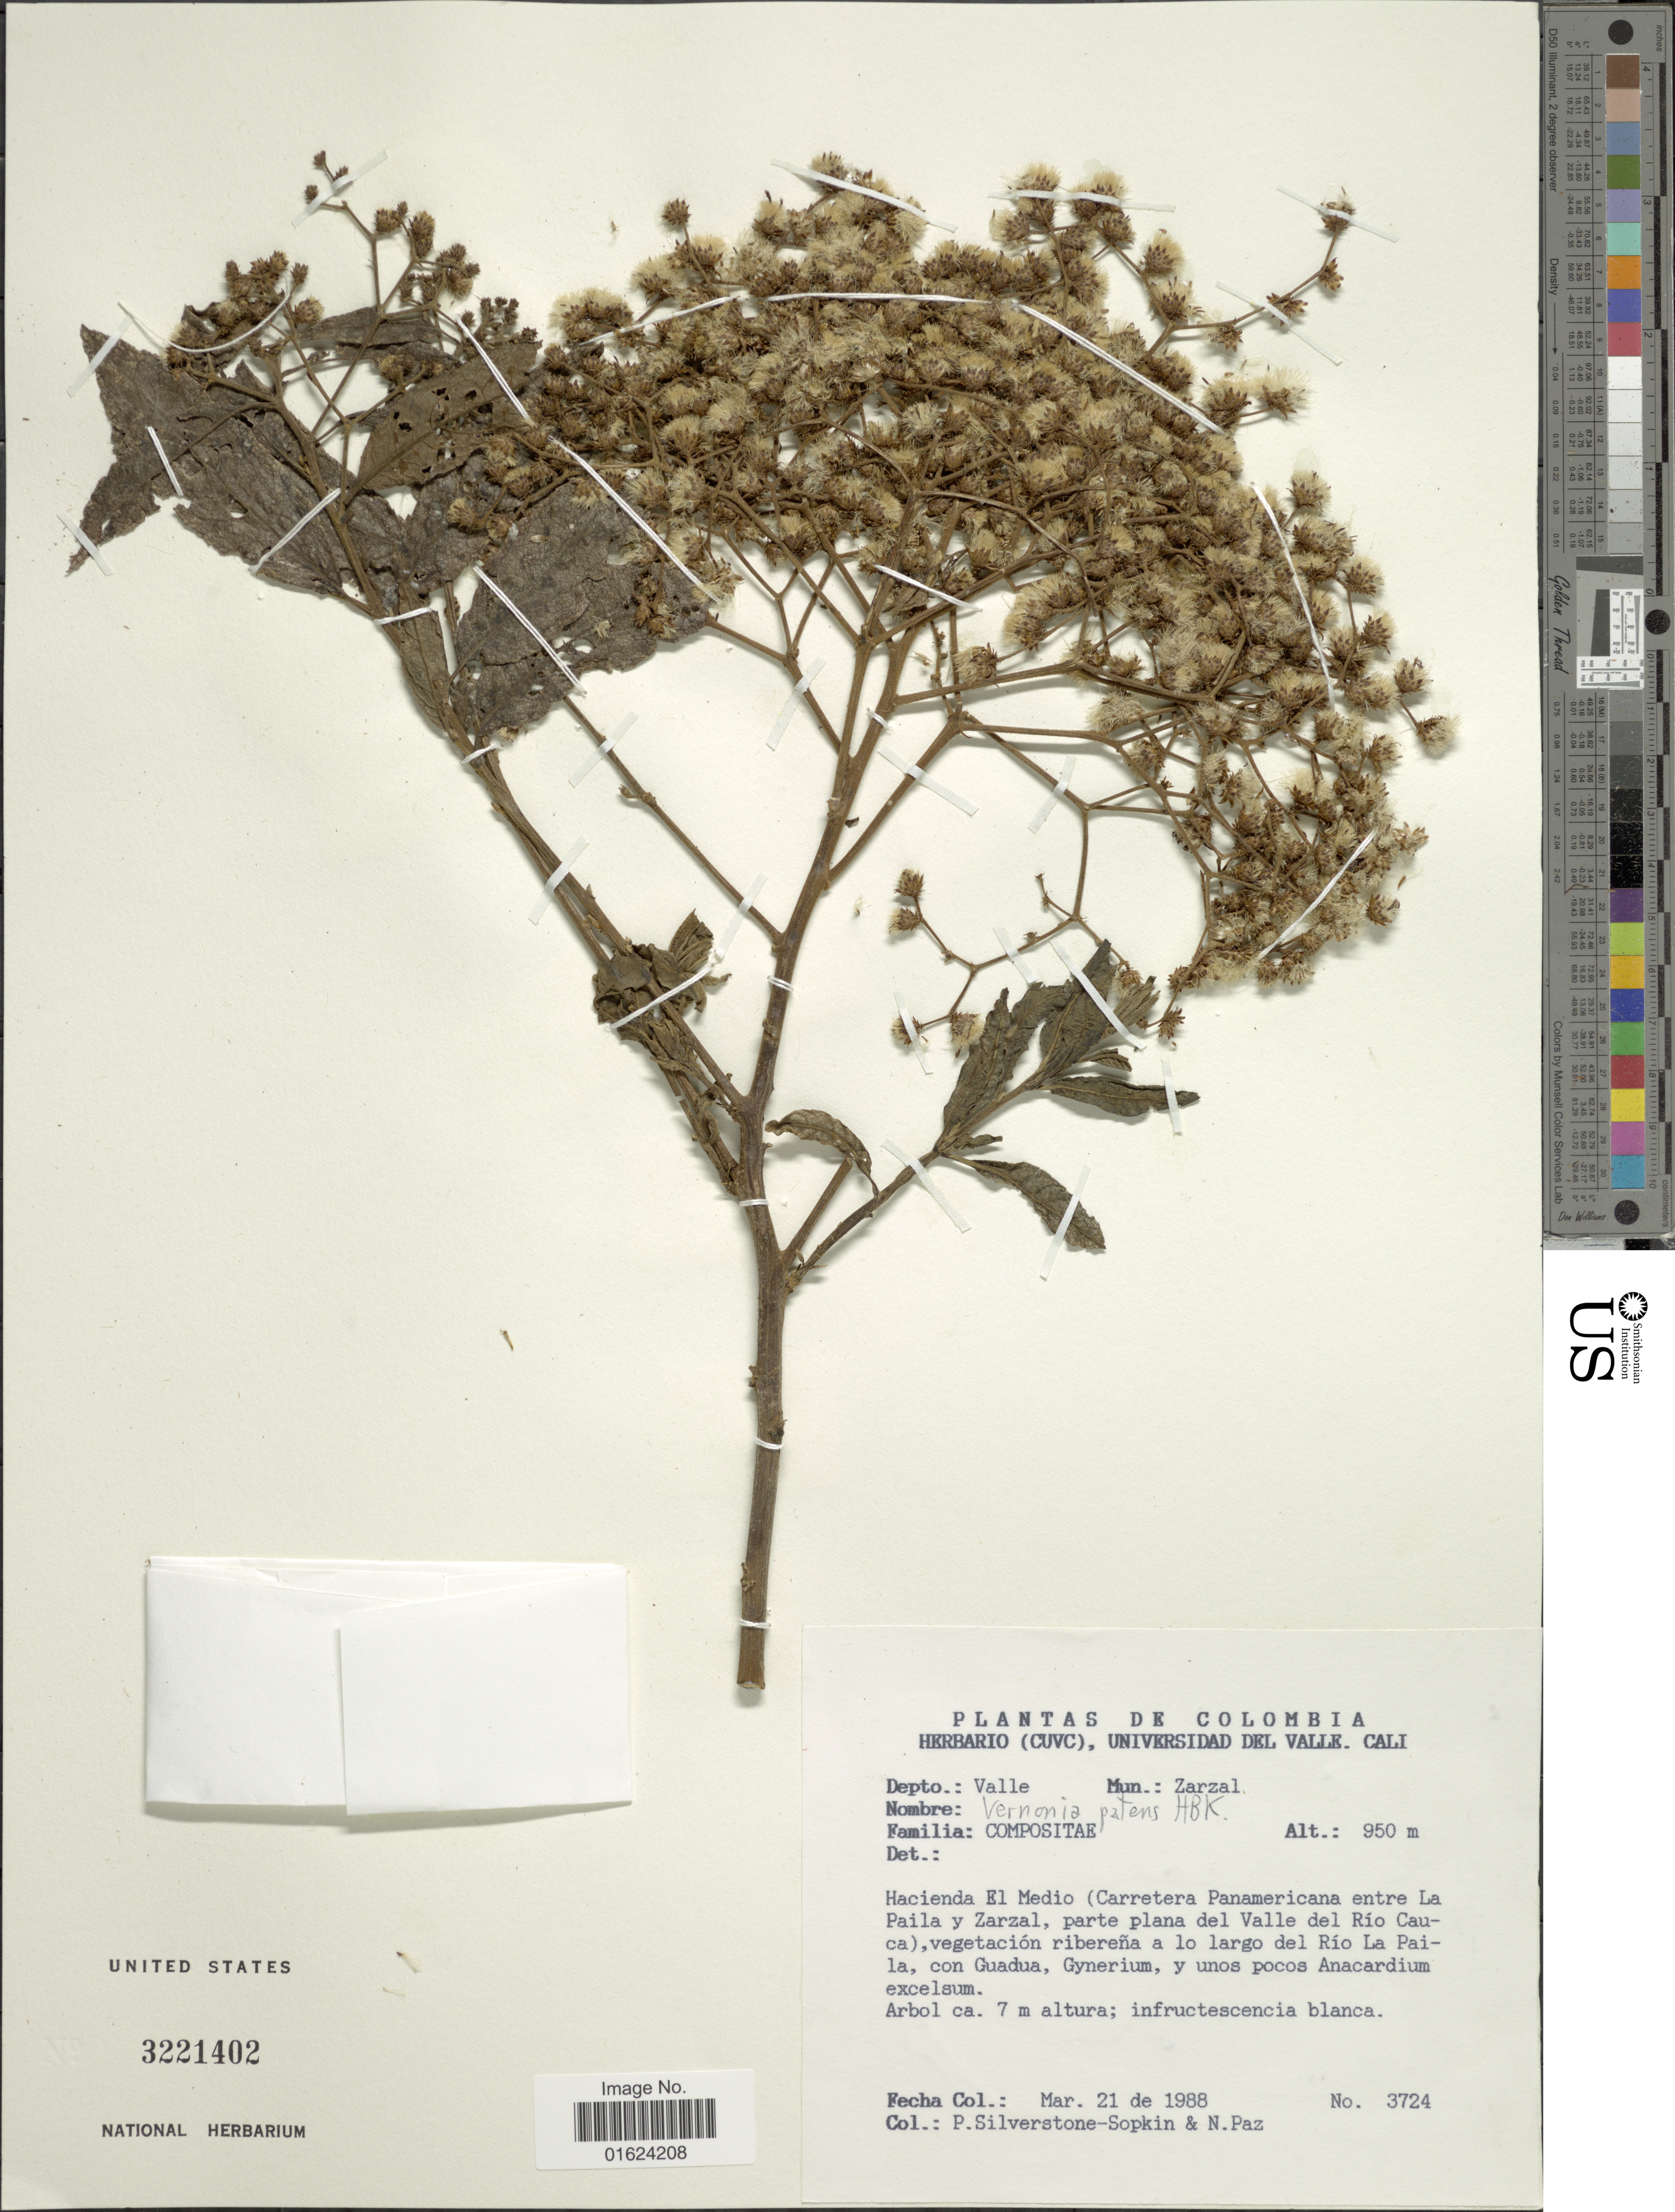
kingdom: Plantae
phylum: Tracheophyta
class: Magnoliopsida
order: Asterales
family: Asteraceae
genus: Vernonanthura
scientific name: Vernonanthura patens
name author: (Kunth) H. Rob.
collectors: P. A. Silverstone-Sopkin & N. Paz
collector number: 3724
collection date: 1988-03-21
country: Colombia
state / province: Valle del Cauca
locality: Colombia. Deptp: Valle, Mun.: Zarzal. Hacienda El Medio (Carretera Panamericana entre La Paila y Zarzal, parte plana del Valle dl Rio Cauca), vegetacion riberena a lo largo del Rio La Paila.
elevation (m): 950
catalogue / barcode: US 3221402